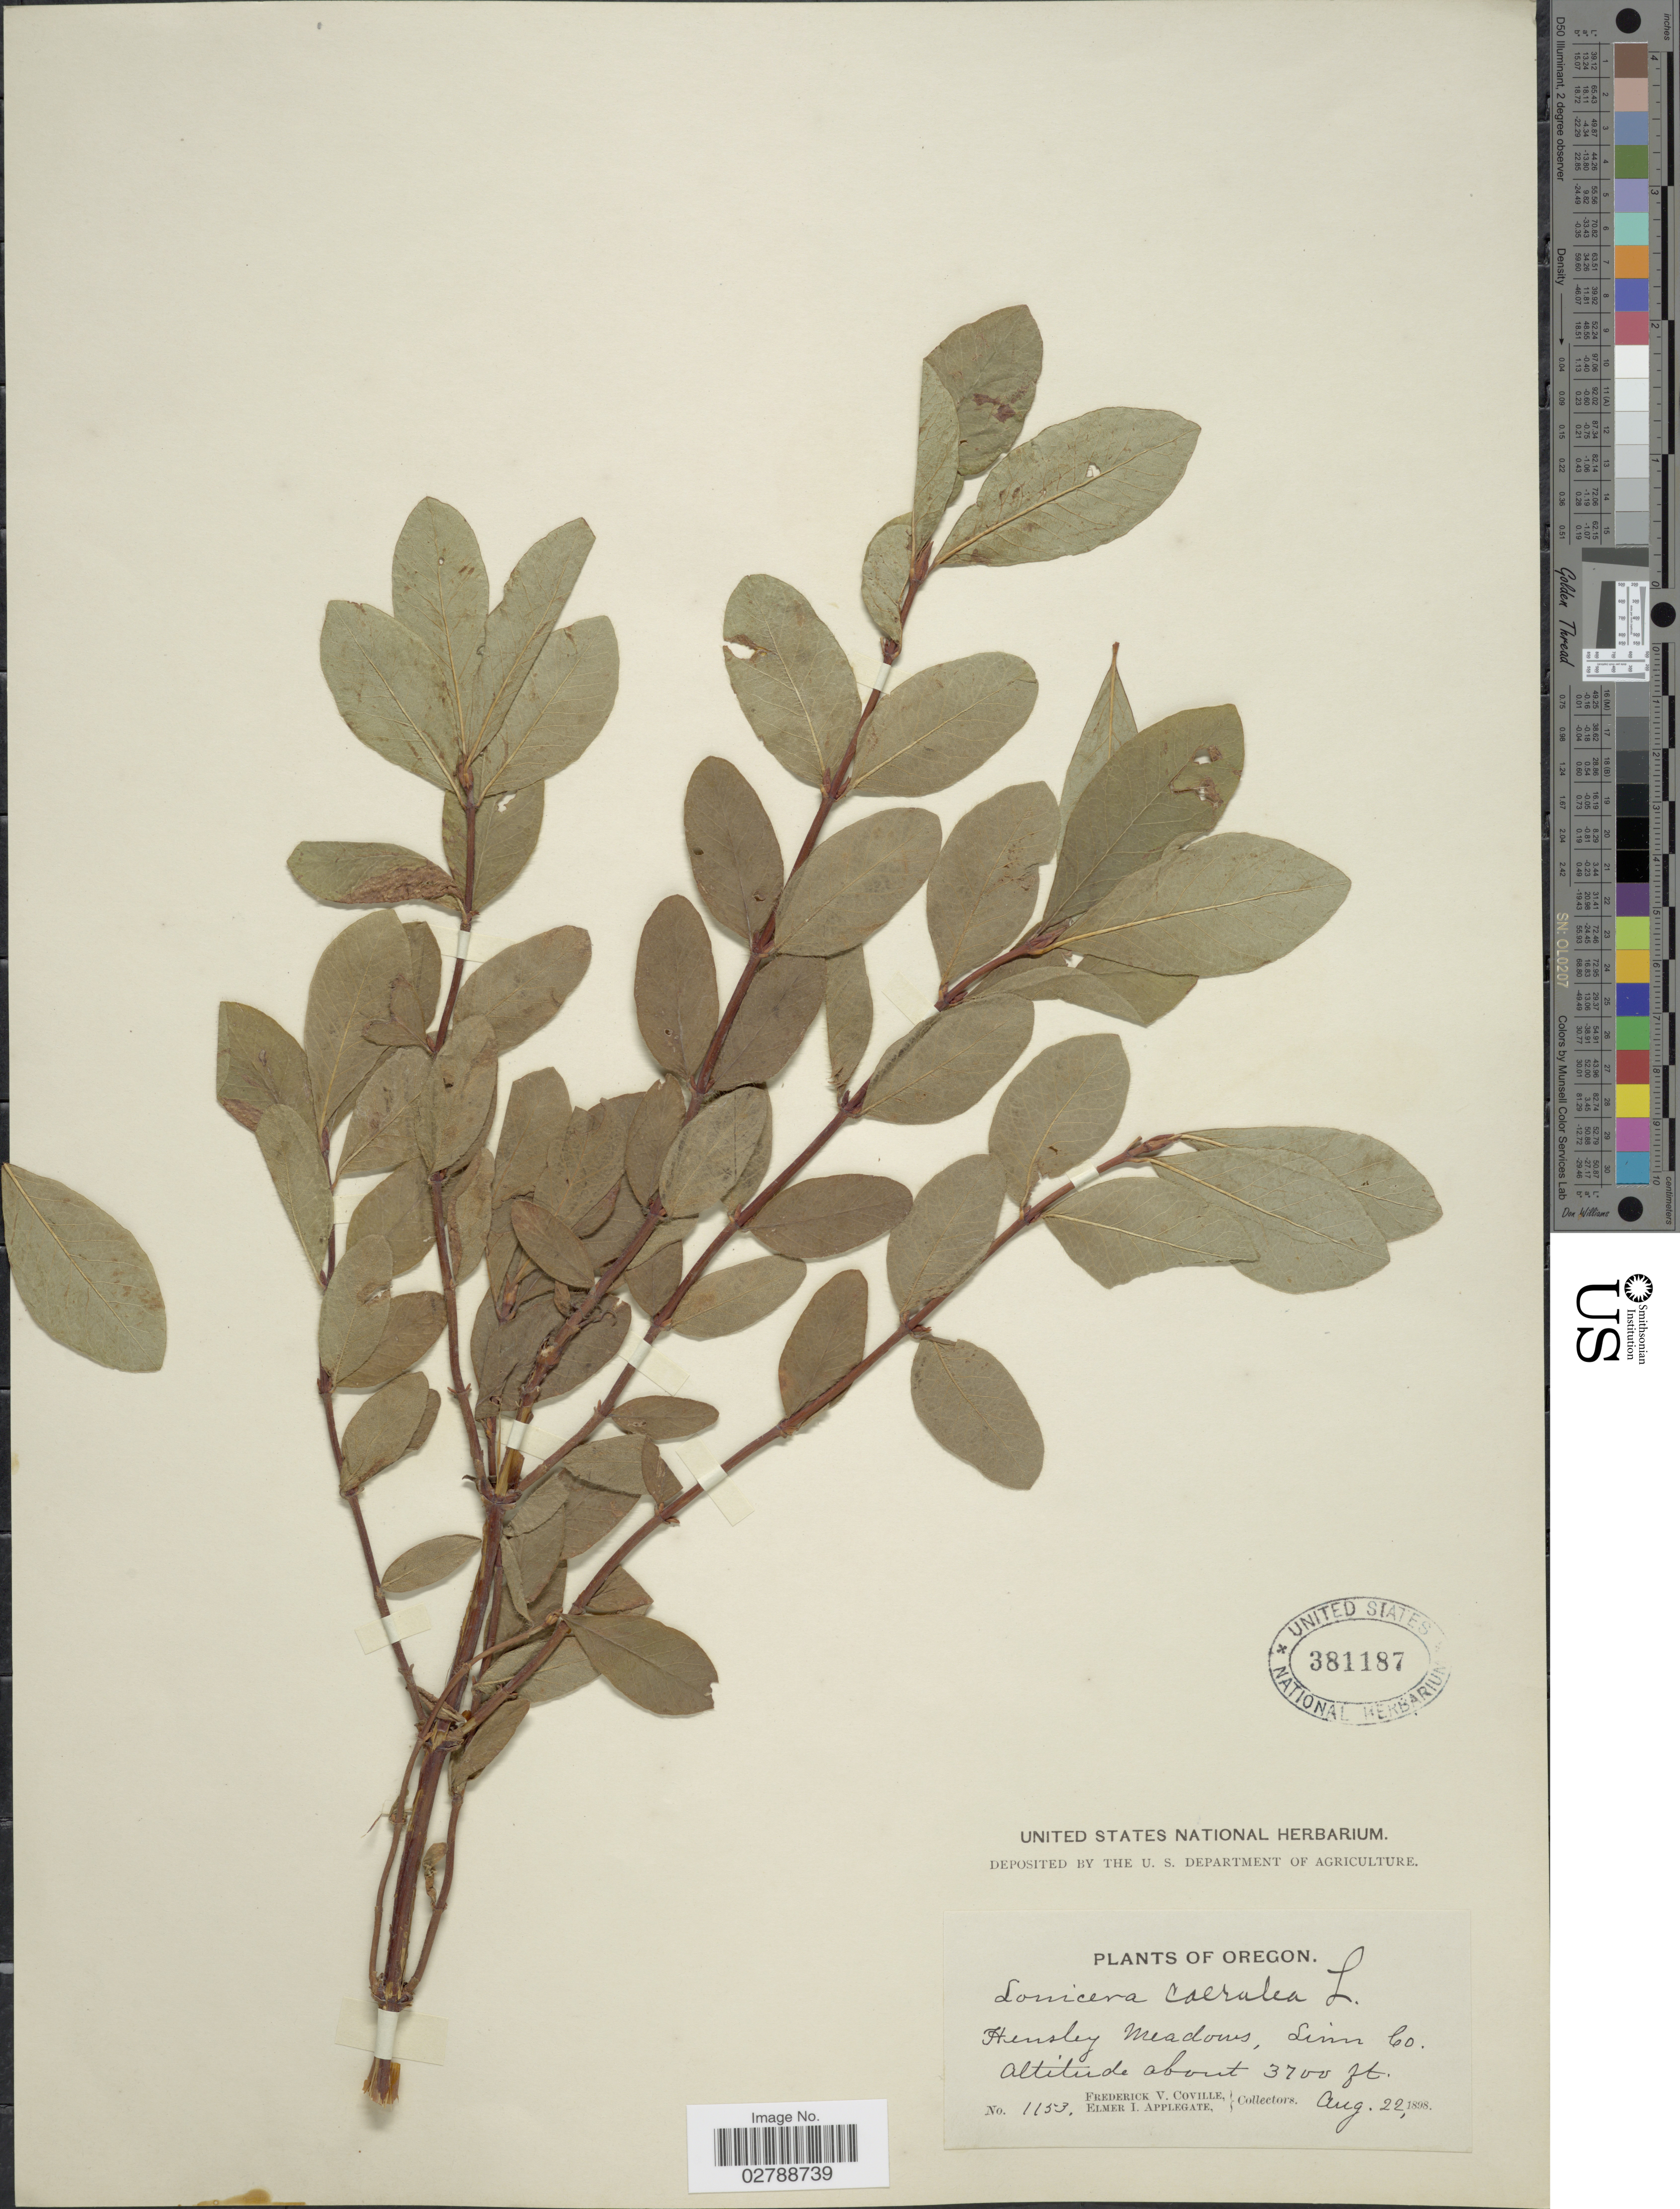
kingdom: Plantae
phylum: Tracheophyta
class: Magnoliopsida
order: Dipsacales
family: Caprifoliaceae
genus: Lonicera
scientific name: Lonicera caerulea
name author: L.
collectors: F. V. Coville & E. I. Applegate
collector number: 1153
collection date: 1898-08-22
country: United States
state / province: Oregon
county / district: Linn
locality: Hensley Meadows, Linn Co.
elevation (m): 1128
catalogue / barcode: US 381187